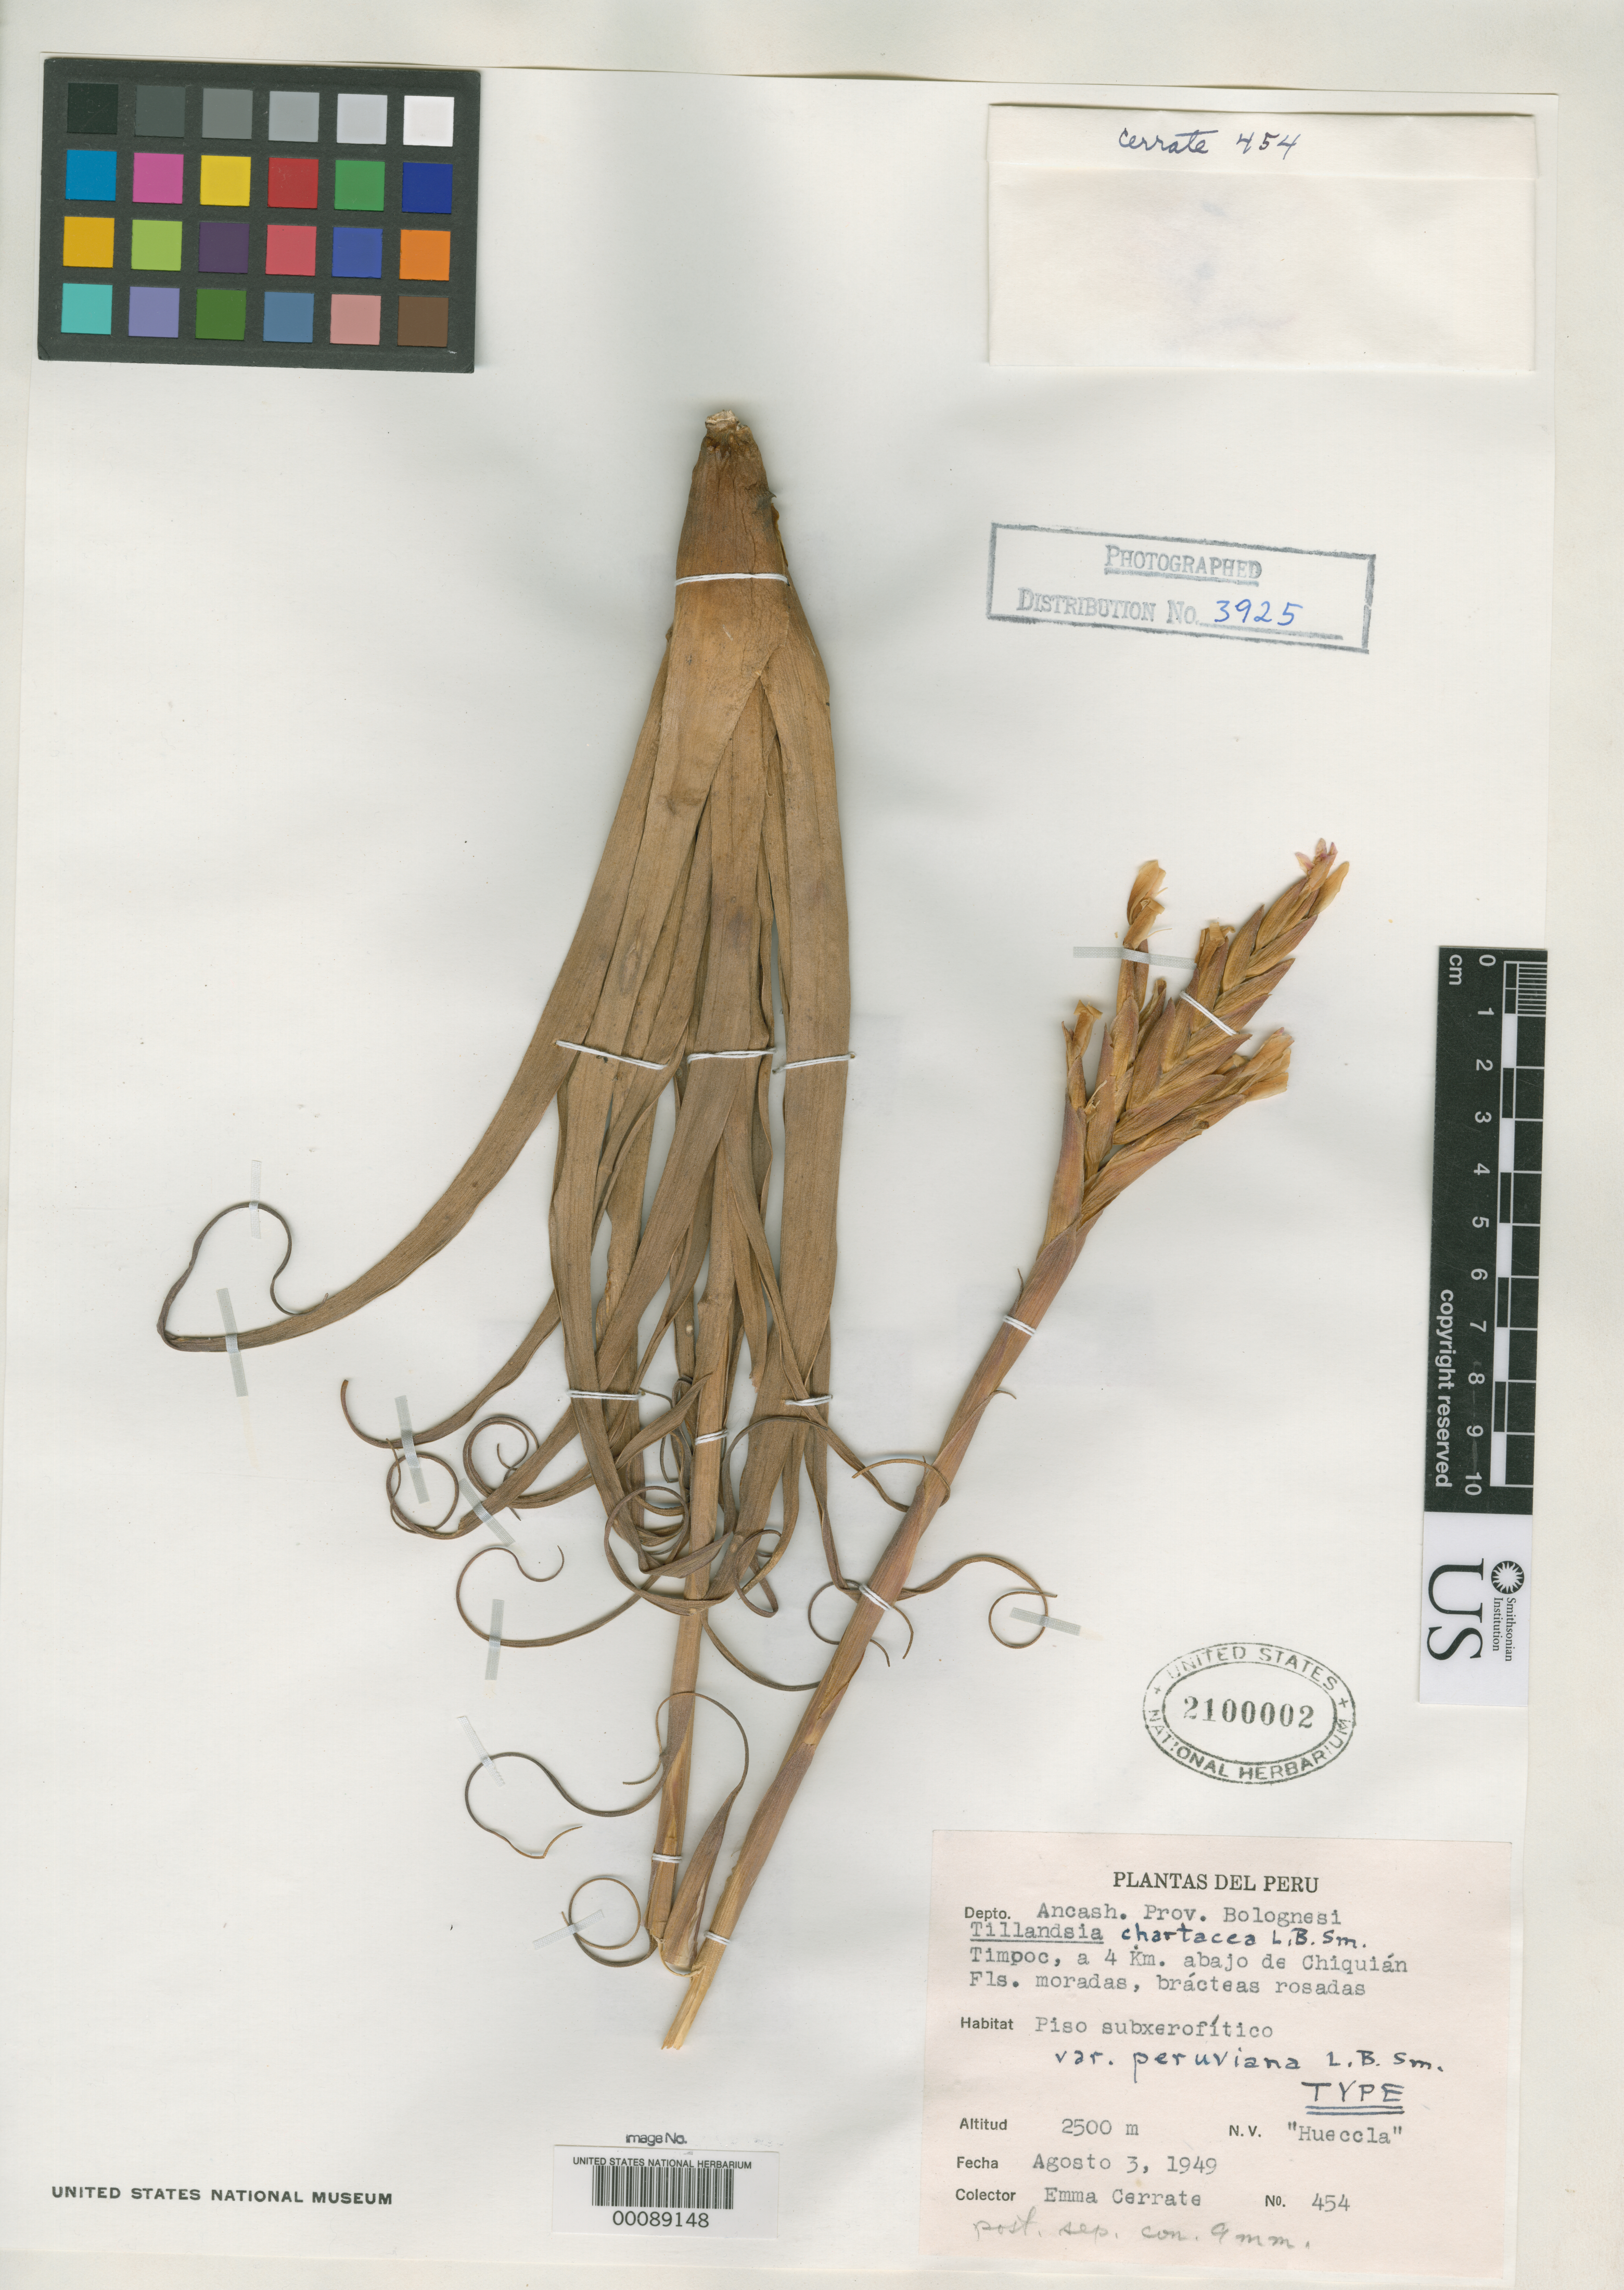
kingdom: Plantae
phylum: Tracheophyta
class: Liliopsida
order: Poales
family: Bromeliaceae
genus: Tillandsia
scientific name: Tillandsia chartacea var. peruviana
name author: L.B. Sm.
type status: Holotype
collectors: E. Cerrate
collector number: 454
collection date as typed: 03 Aug 1949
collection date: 1949-08-03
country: Peru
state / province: Ancash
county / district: Bolognesi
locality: Timpoc, 4 km below Chiquián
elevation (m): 2500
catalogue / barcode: US 2100002